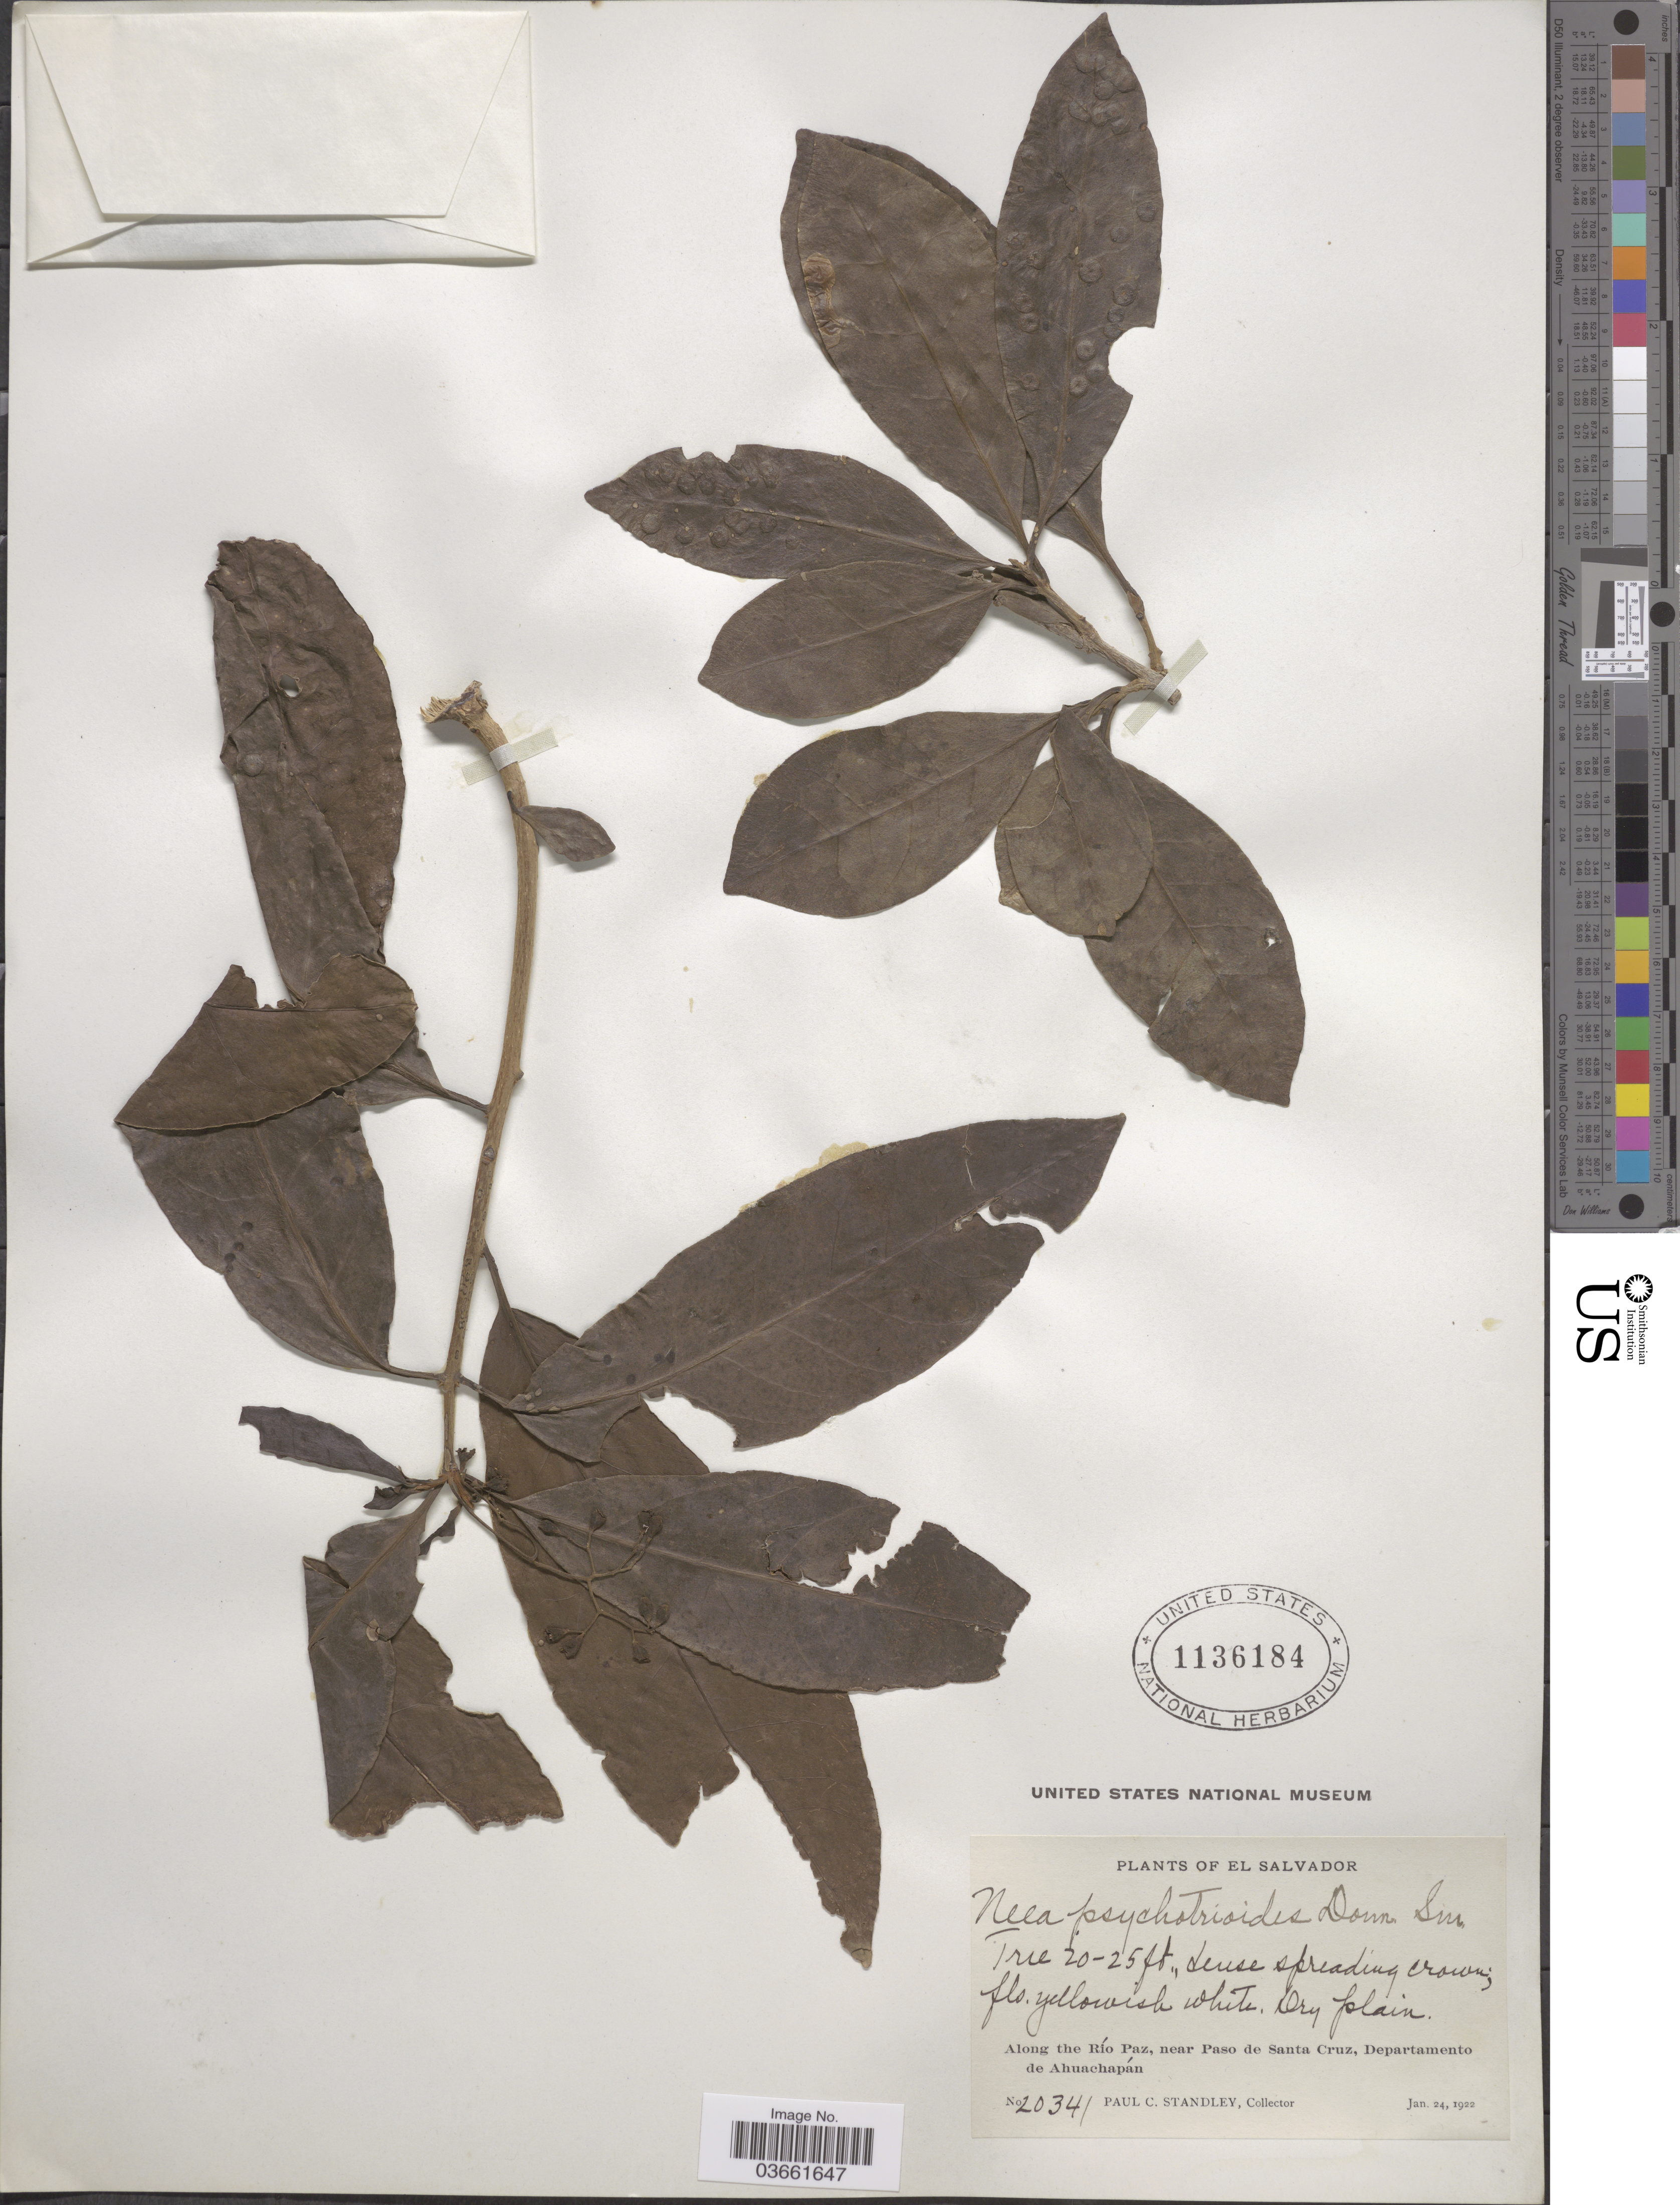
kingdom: Plantae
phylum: Tracheophyta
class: Magnoliopsida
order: Caryophyllales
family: Nyctaginaceae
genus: Neea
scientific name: Neea psychotrioides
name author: Donn. Sm.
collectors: P. C. Standley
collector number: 20341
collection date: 1922-01-24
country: El Salvador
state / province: Ahuachapan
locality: Along the Río Paz, near Paso de Santa Cruz, Departamento de Ahuachapán.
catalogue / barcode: US 1136184